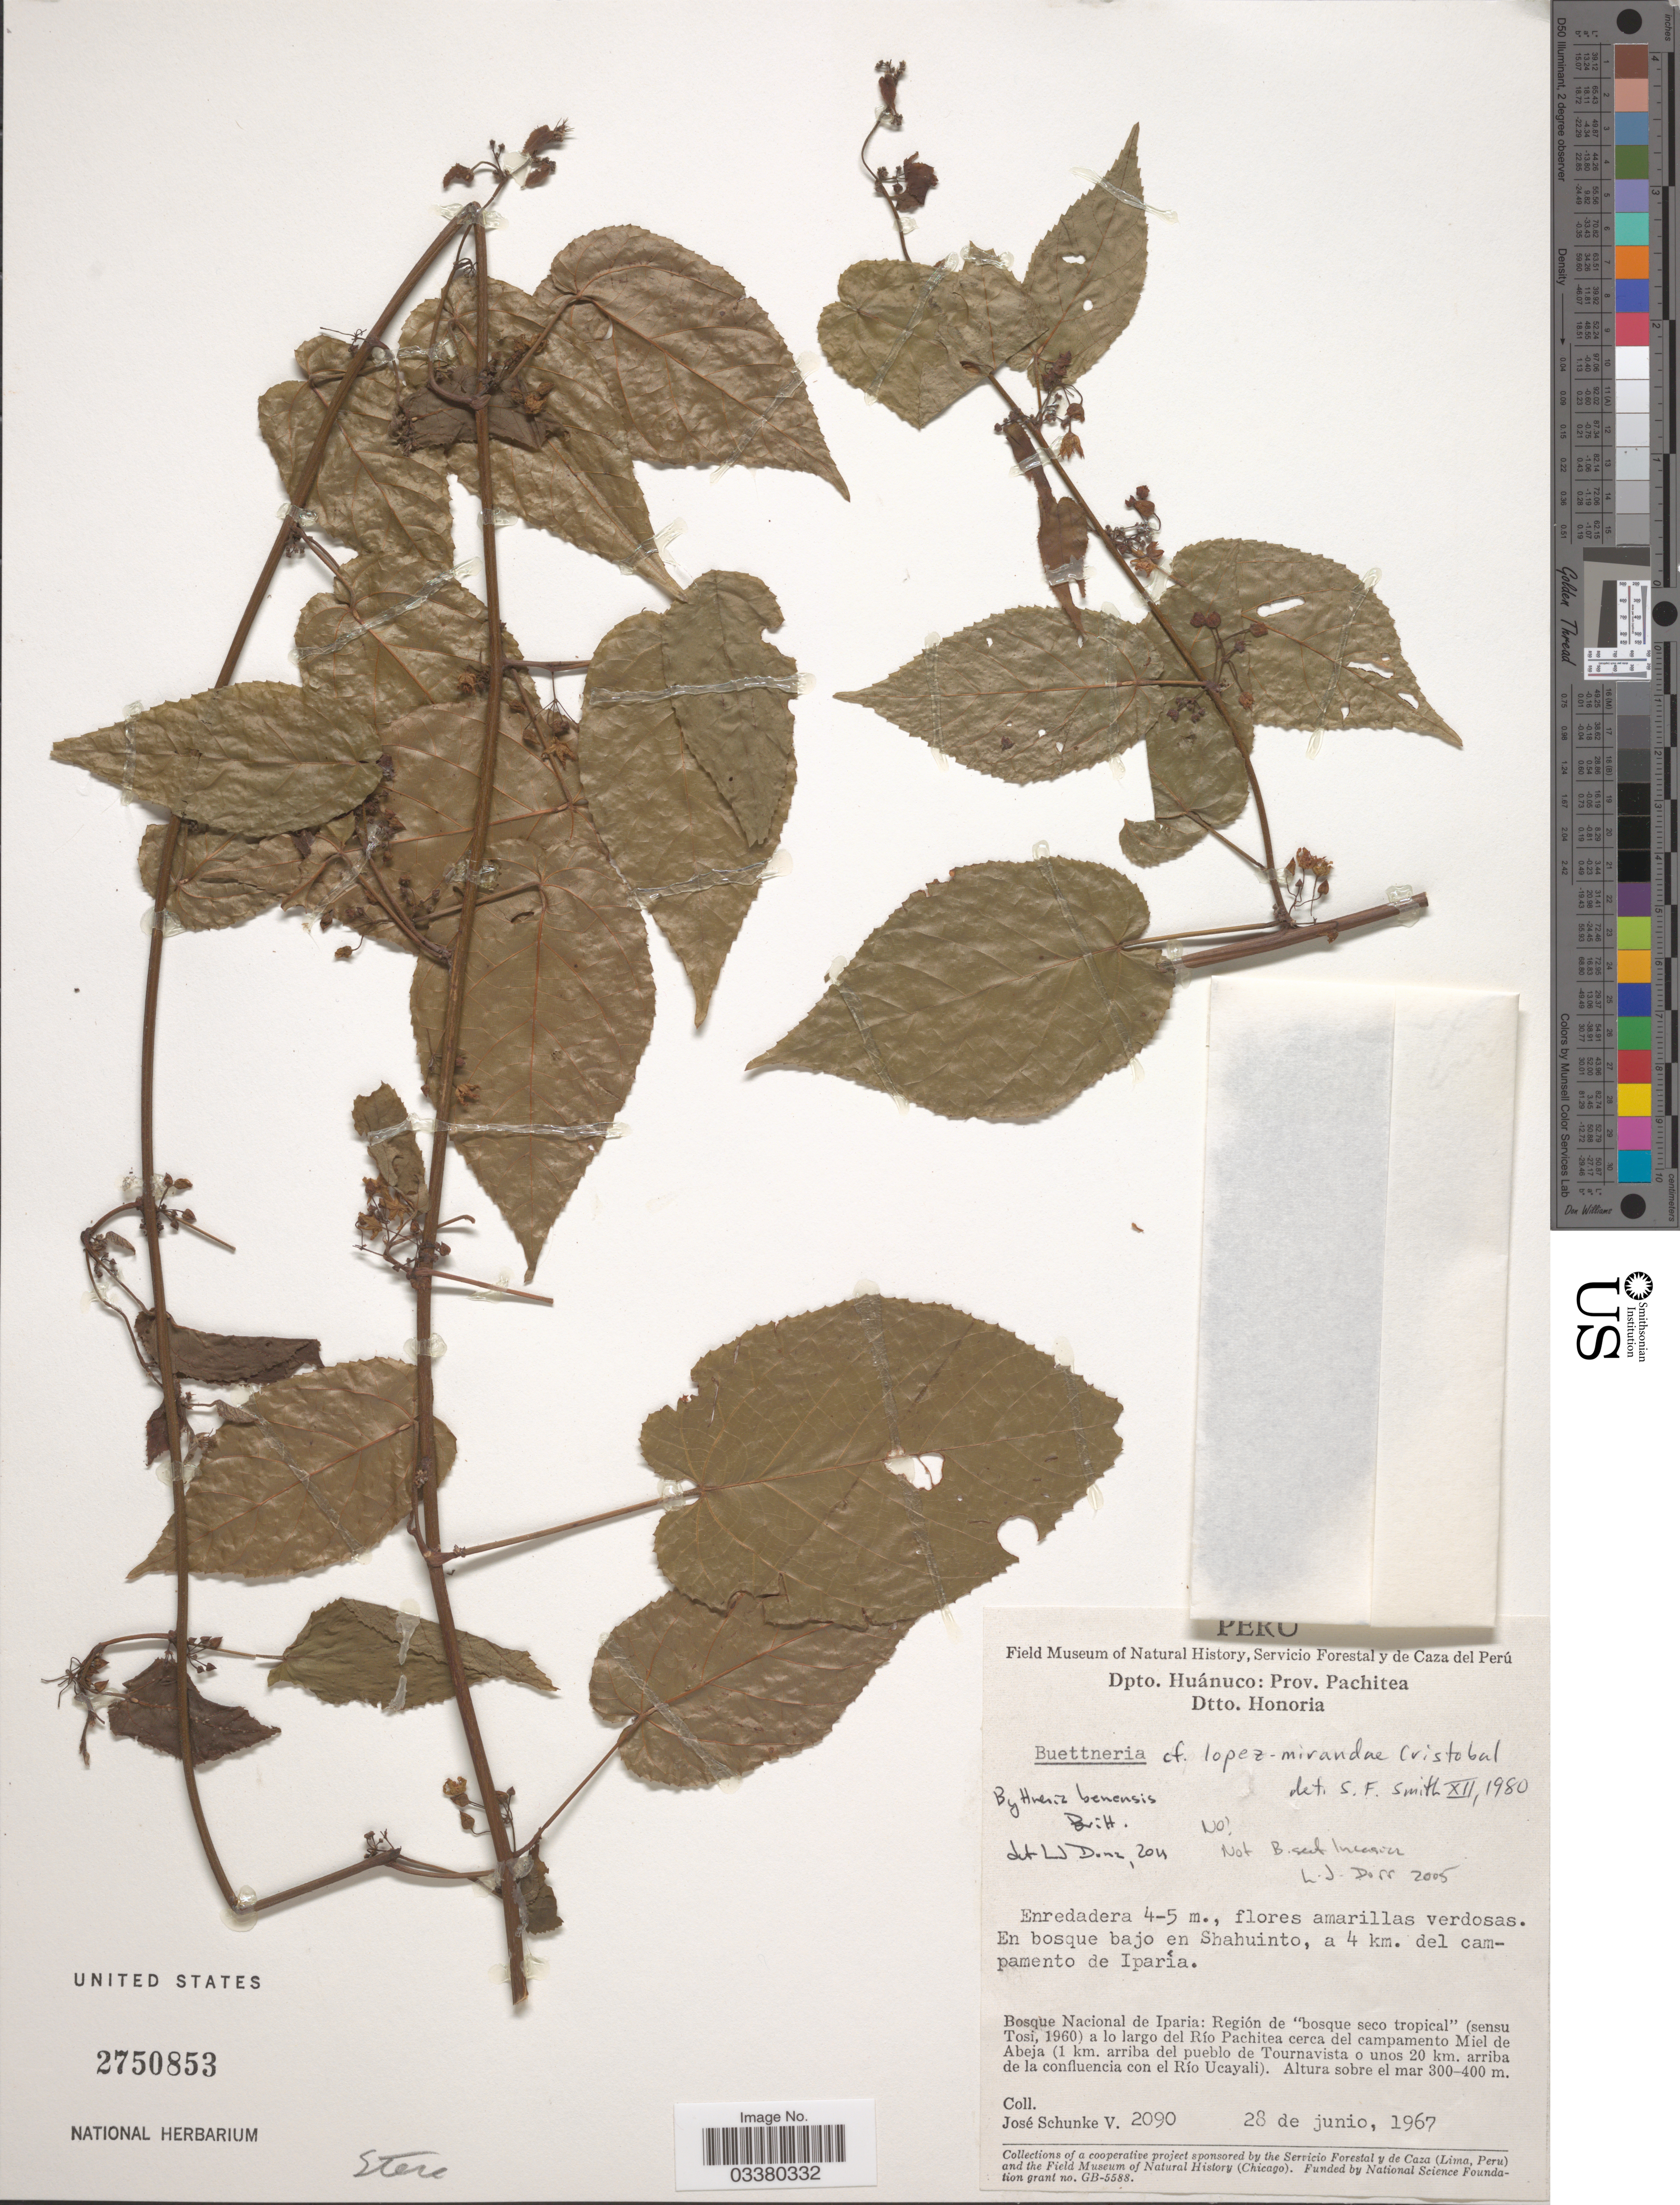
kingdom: Plantae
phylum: Tracheophyta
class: Magnoliopsida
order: Malvales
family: Malvaceae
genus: Byttneria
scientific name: Byttneria benensis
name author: Britton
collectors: J. Schunke Vigo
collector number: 2090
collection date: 1967-06-28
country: Peru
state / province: Huánuco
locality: Dpto. Huánuco: Prov. Pachitea. Dtto. Honoria. Bosque Nacional de Iparia: Región de "bosque seco tropical" (sensu Tosi, 1960) a lo largo del Río Pachitea cerca del campamento Miel de Abeja (1 km. arriba del pueblo de Tournavista o unos 20 km. arriba de la confluencia con el Río Ucayali).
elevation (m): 300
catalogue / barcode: US 2750853